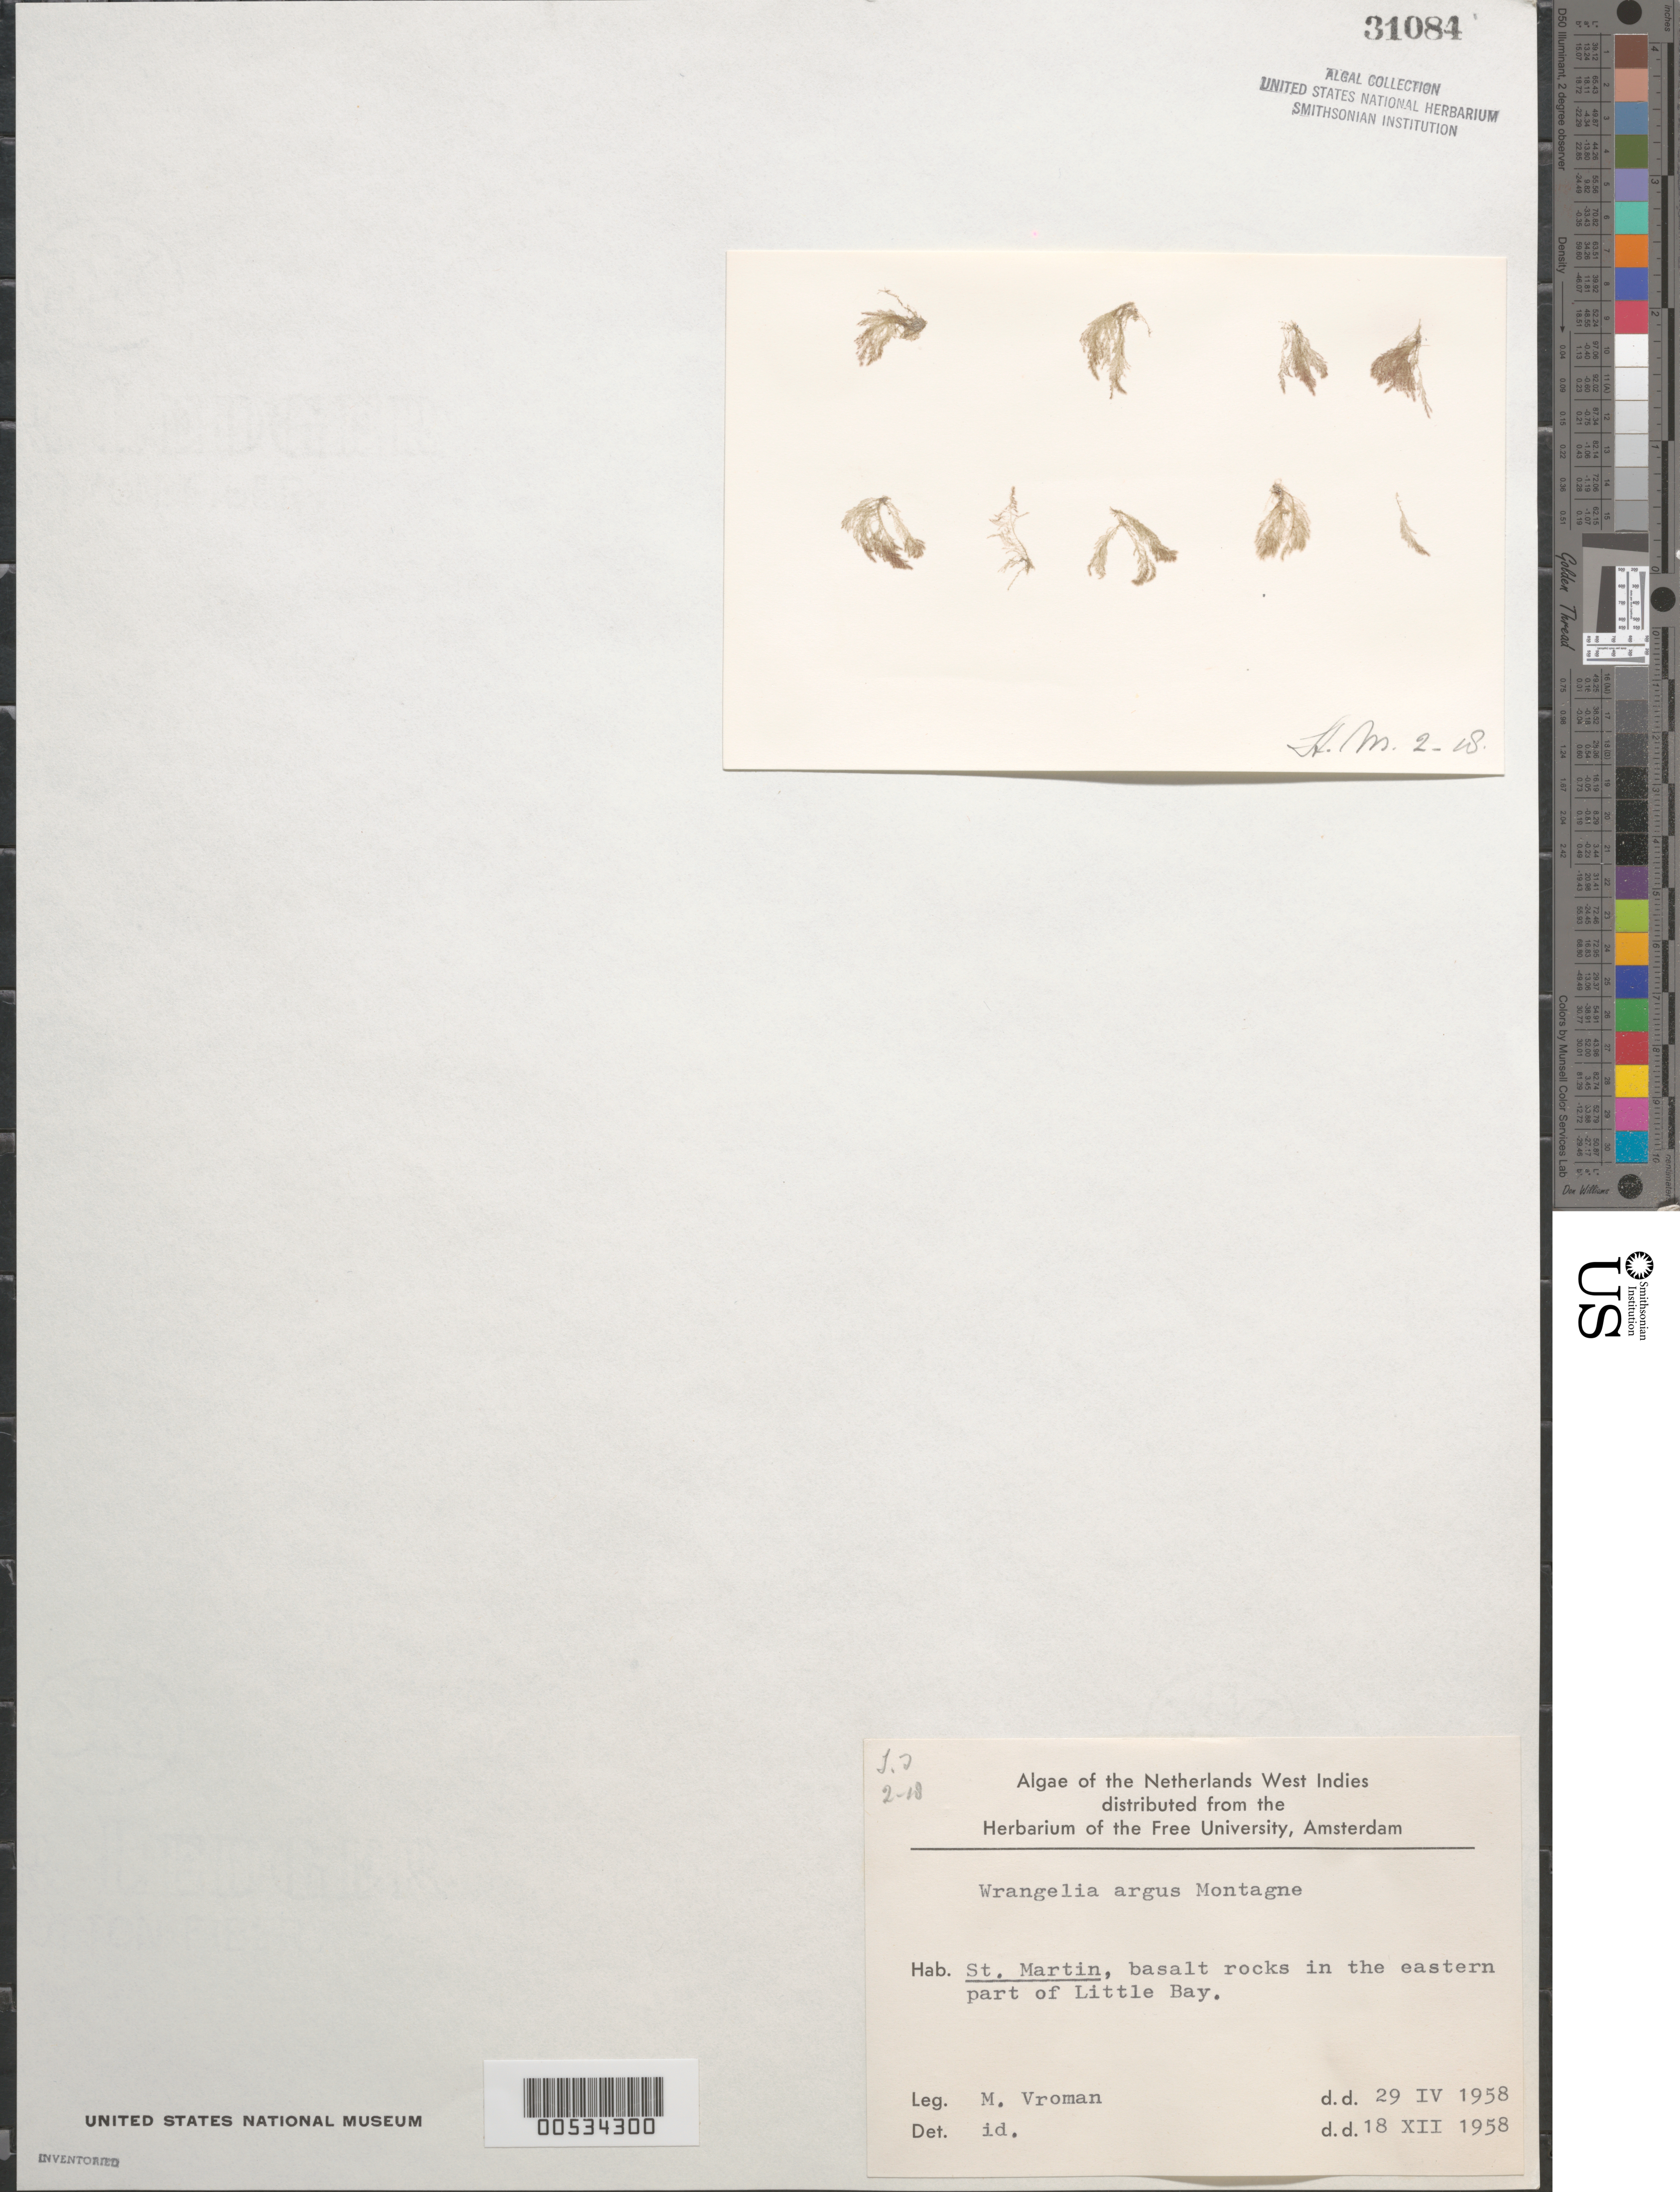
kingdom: Plantae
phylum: Rhodophyta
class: Florideophyceae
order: Ceramiales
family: Wrangeliaceae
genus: Wrangelia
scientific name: Wrangelia argus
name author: (Mont.) Mont.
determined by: Vroman, M.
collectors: M. Vroman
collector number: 2-18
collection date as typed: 29 Apr 1958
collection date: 1958-04-29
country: Sint Maartin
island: Sint Maarten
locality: Eastern Little Bay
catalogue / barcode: US 31084